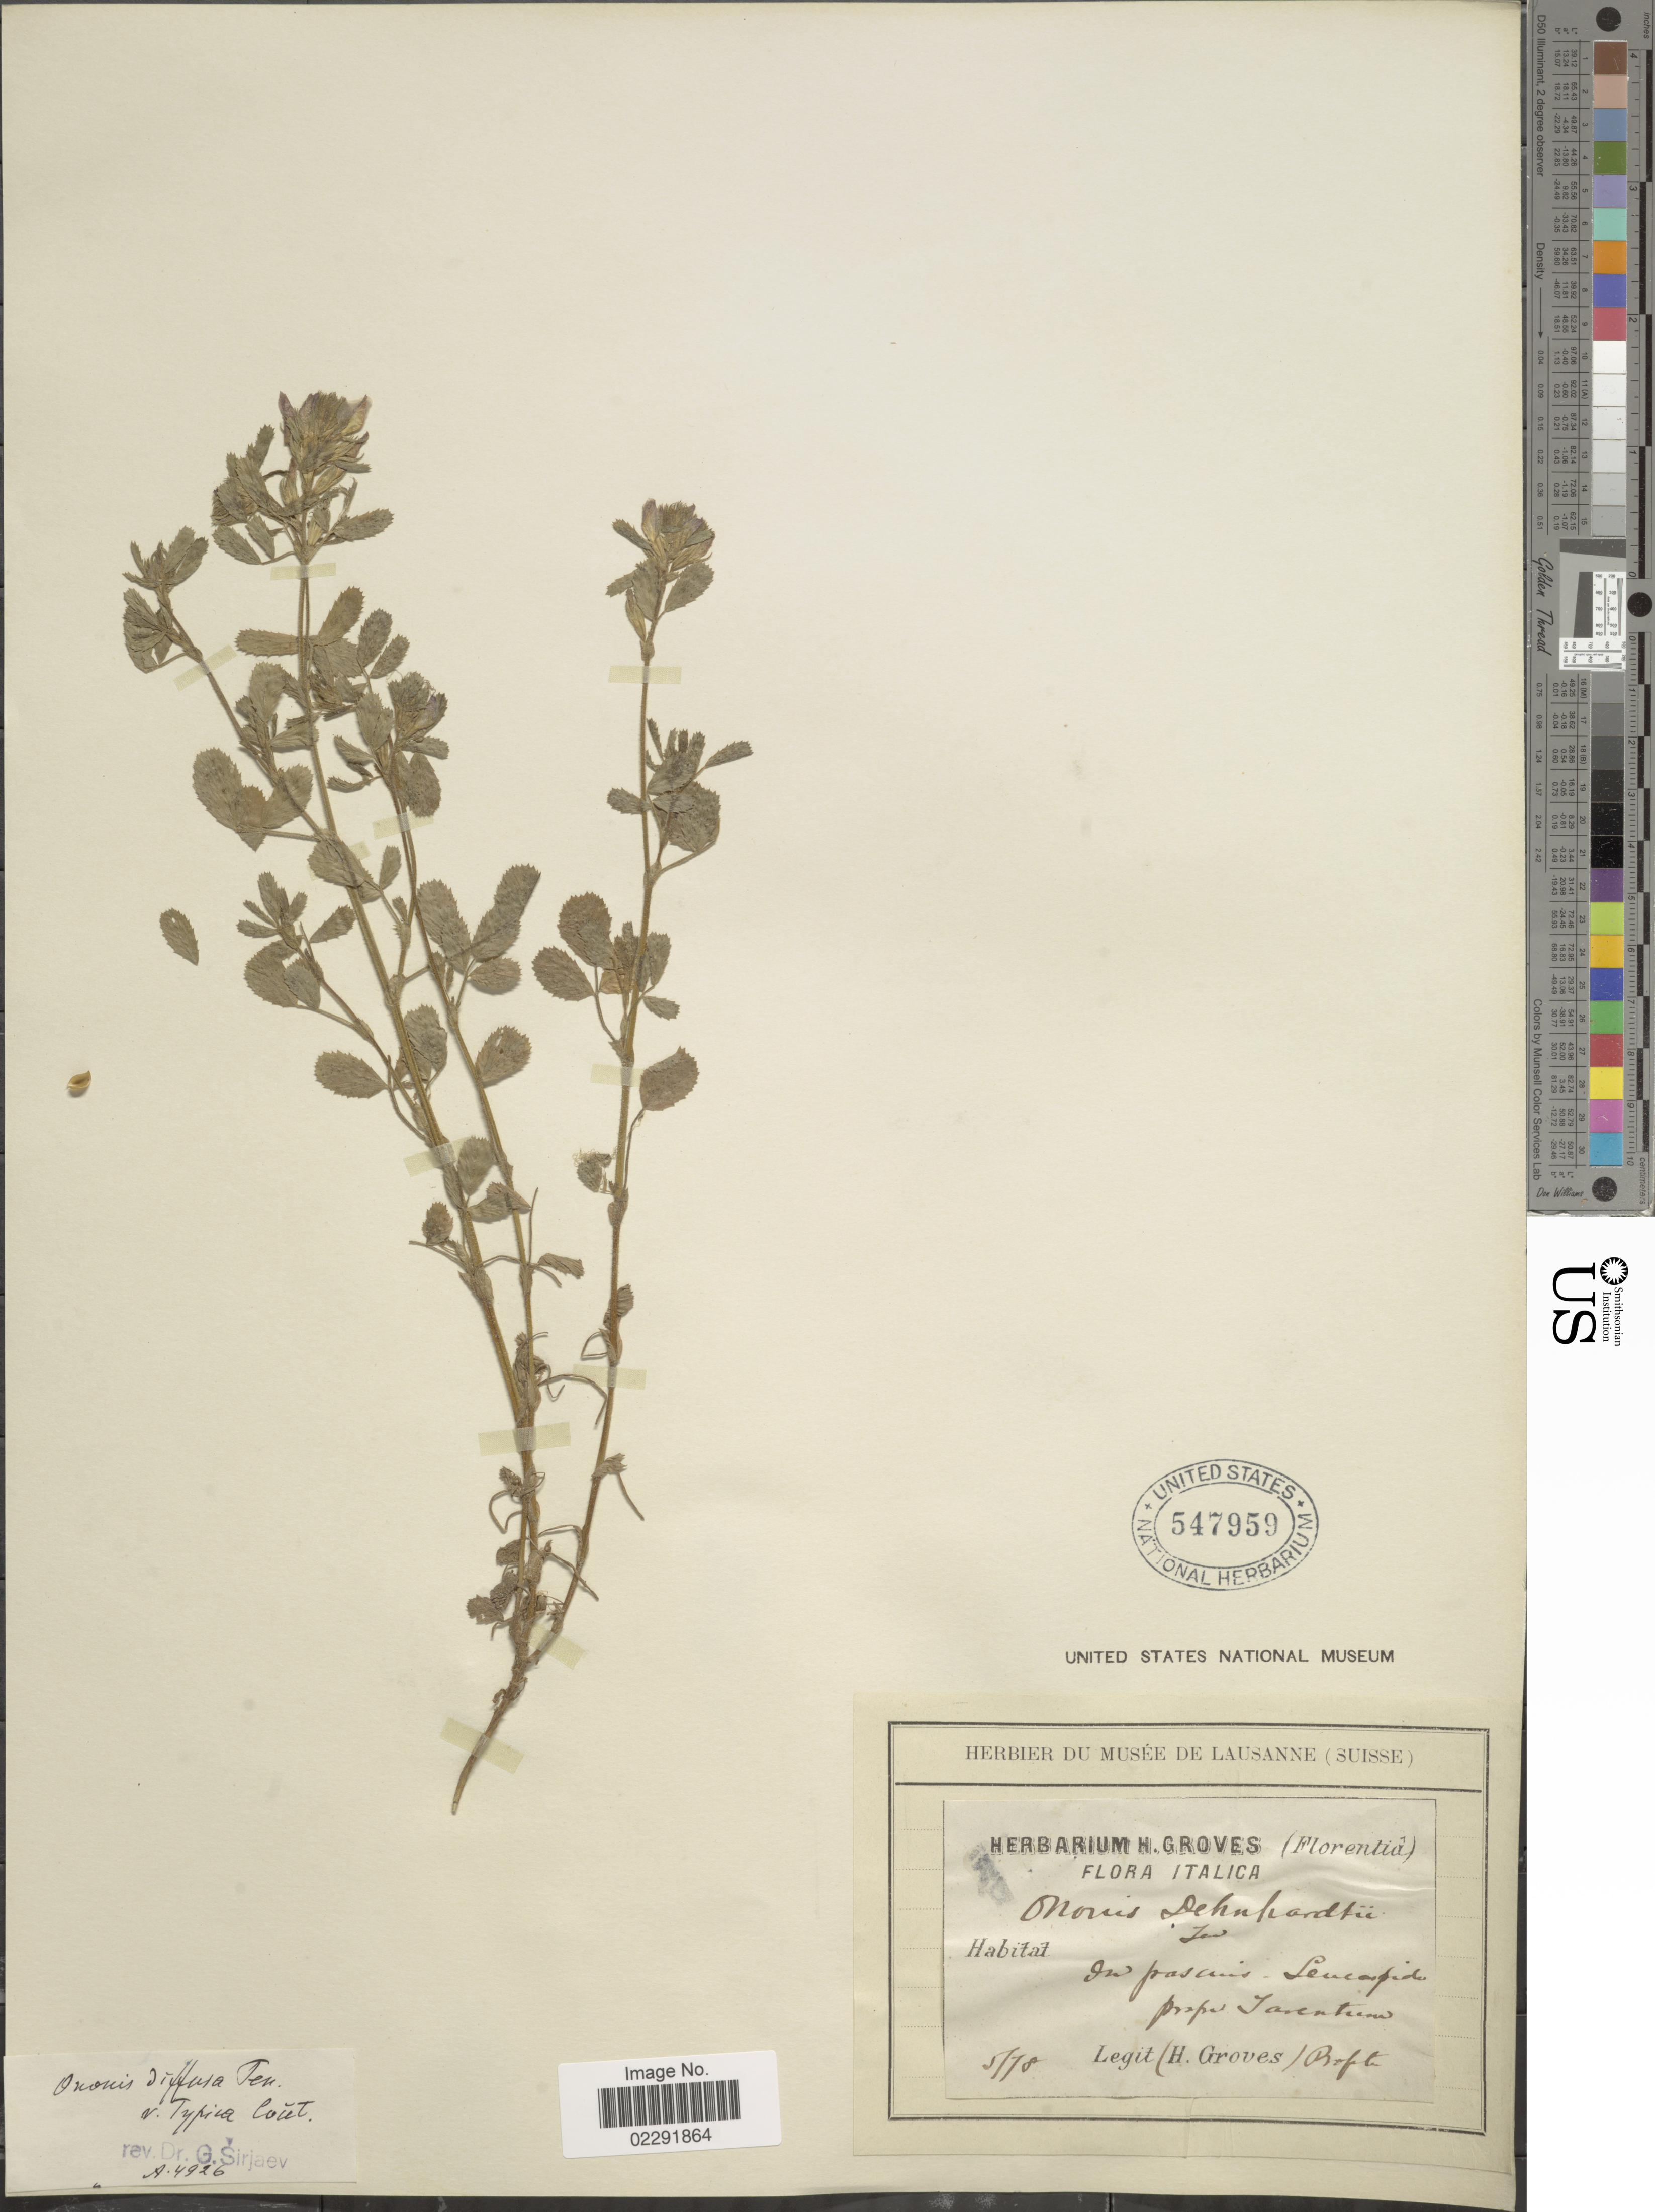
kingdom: Plantae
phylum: Tracheophyta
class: Magnoliopsida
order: Fabales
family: Fabaceae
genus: Ononis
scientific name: Ononis diffusa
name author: Ten.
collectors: H. Groves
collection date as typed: Transcribed d/m/y: /5/78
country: Italy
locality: Italica, in pascuis Leucapide prope Jarentum. [interpreted]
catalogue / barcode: US 547959